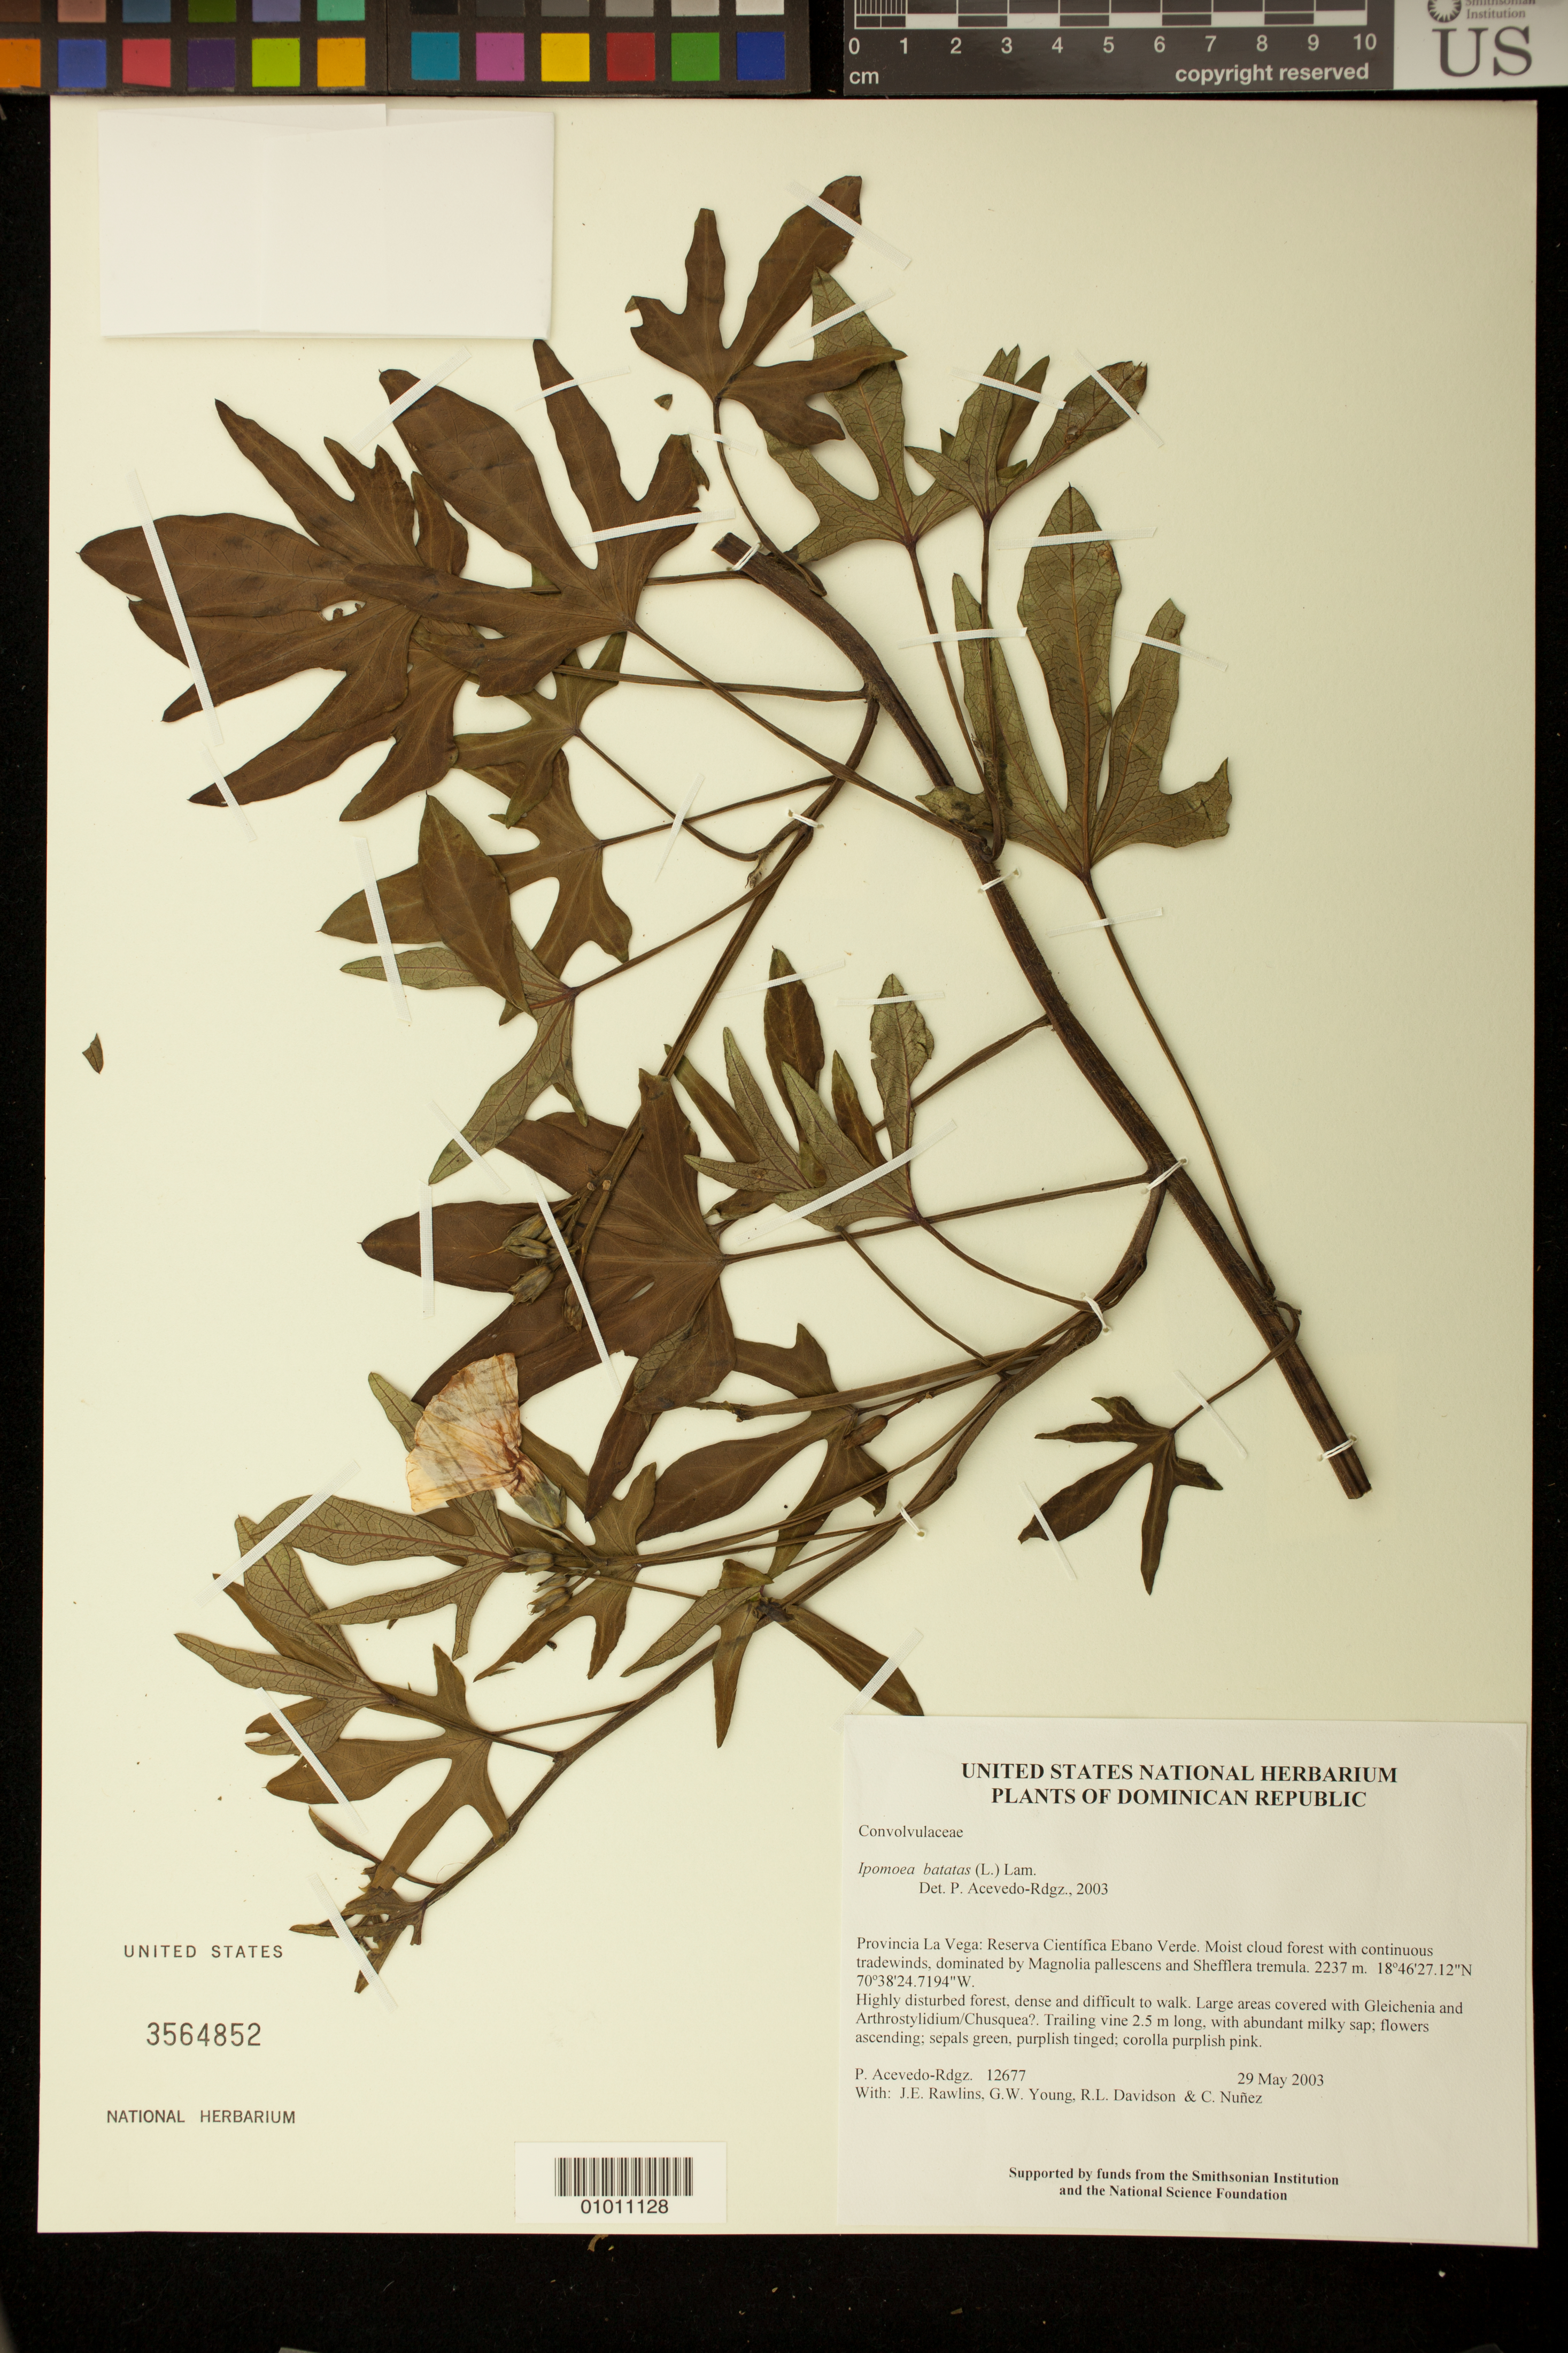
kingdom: Plantae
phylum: Tracheophyta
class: Magnoliopsida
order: Solanales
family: Convolvulaceae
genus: Ipomoea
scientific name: Ipomoea batatas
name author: (L.) Lam.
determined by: Acevedo-Rodríguez, P., (BOT), Smithsonian Institution - National Museum of Natural History (UNITED STATES)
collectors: P. Acevedo-Rodr., J. Rawlins, G. Young, R. Davidson & C. Nunez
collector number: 12677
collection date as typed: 29 May 2003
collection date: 2003-05-29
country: Dominican Republic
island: Hispaniola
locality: Provincia La Vega: Reserva Científica Ebano Verde. Moist cloud forest with continuous tradewinds, dominated by Magnolia pallescens and Shefflera tremula.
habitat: Highly disturbed forest, dense and difficult to walk. Large areas covered with Gleichenia and Arthrostylidium/Chusquea?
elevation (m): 2237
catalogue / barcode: US 3564852